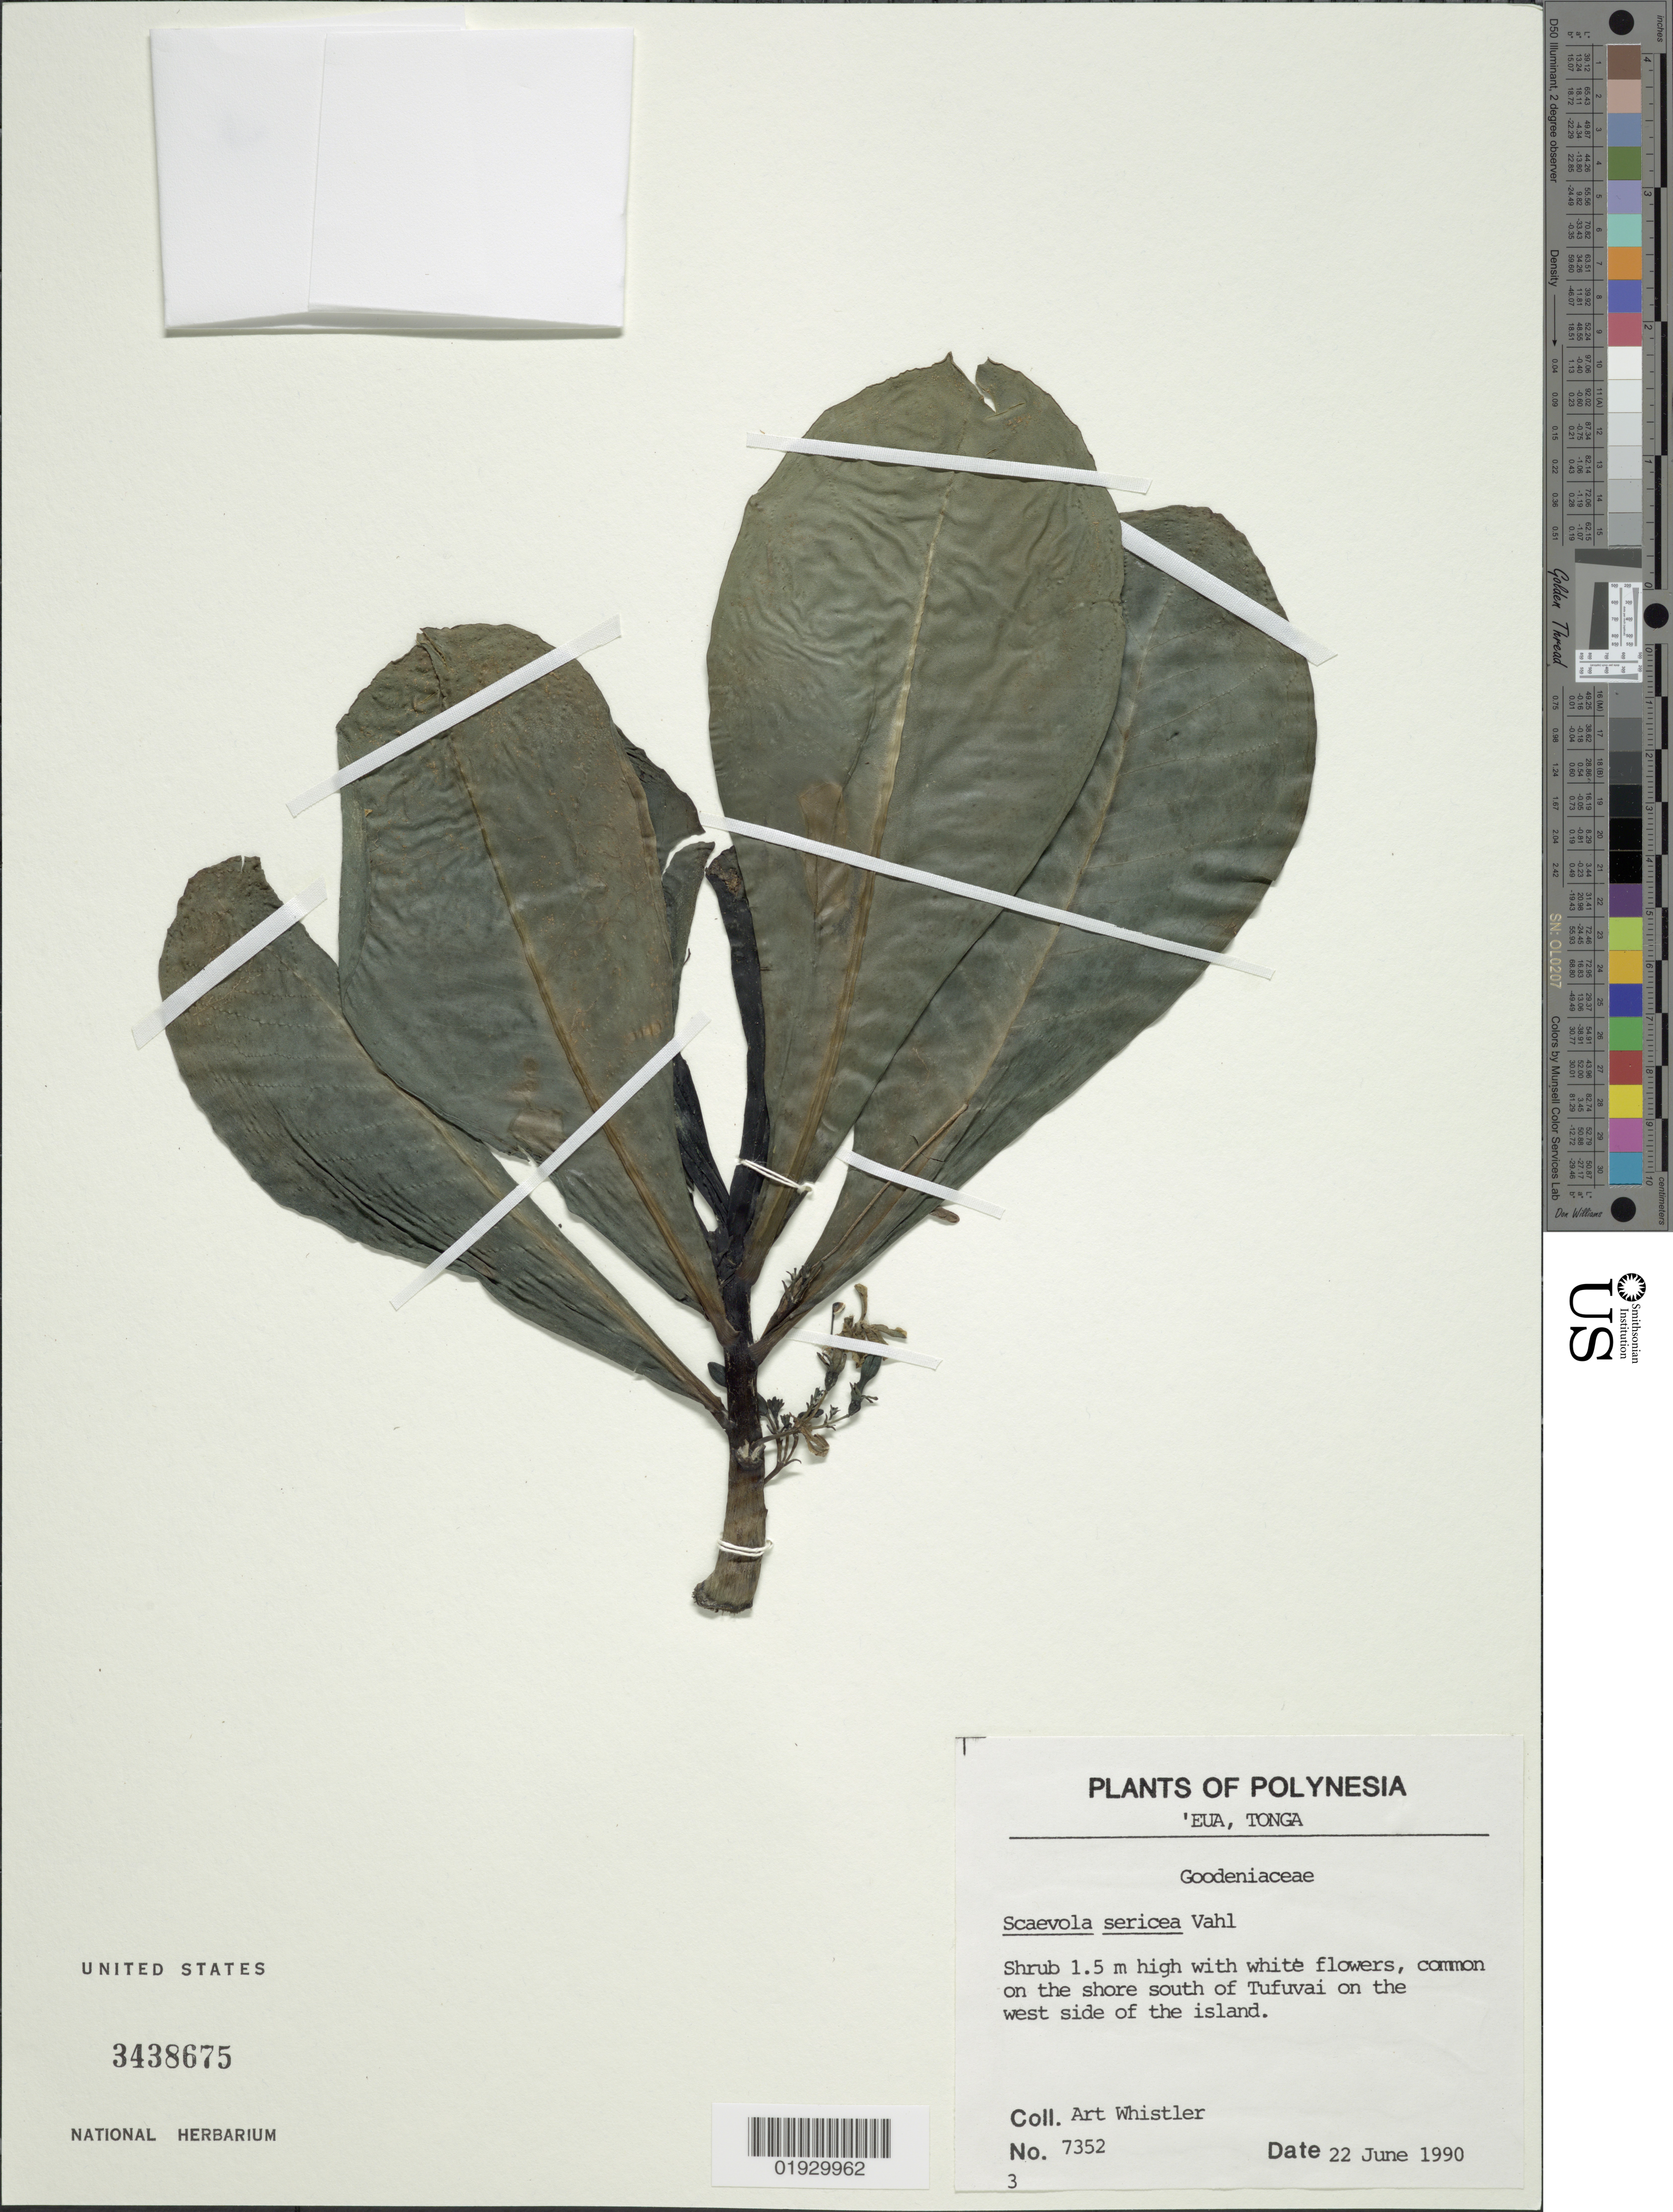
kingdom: Plantae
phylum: Tracheophyta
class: Magnoliopsida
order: Asterales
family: Goodeniaceae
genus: Scaevola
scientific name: Scaevola taccada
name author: (Gaertn.) Roxb.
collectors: A. Whistler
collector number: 7352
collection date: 1990-06-22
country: Tonga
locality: Polynesia. 'Eua. On the shore south of Tufuvai on the west side of the island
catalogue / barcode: US 3438675